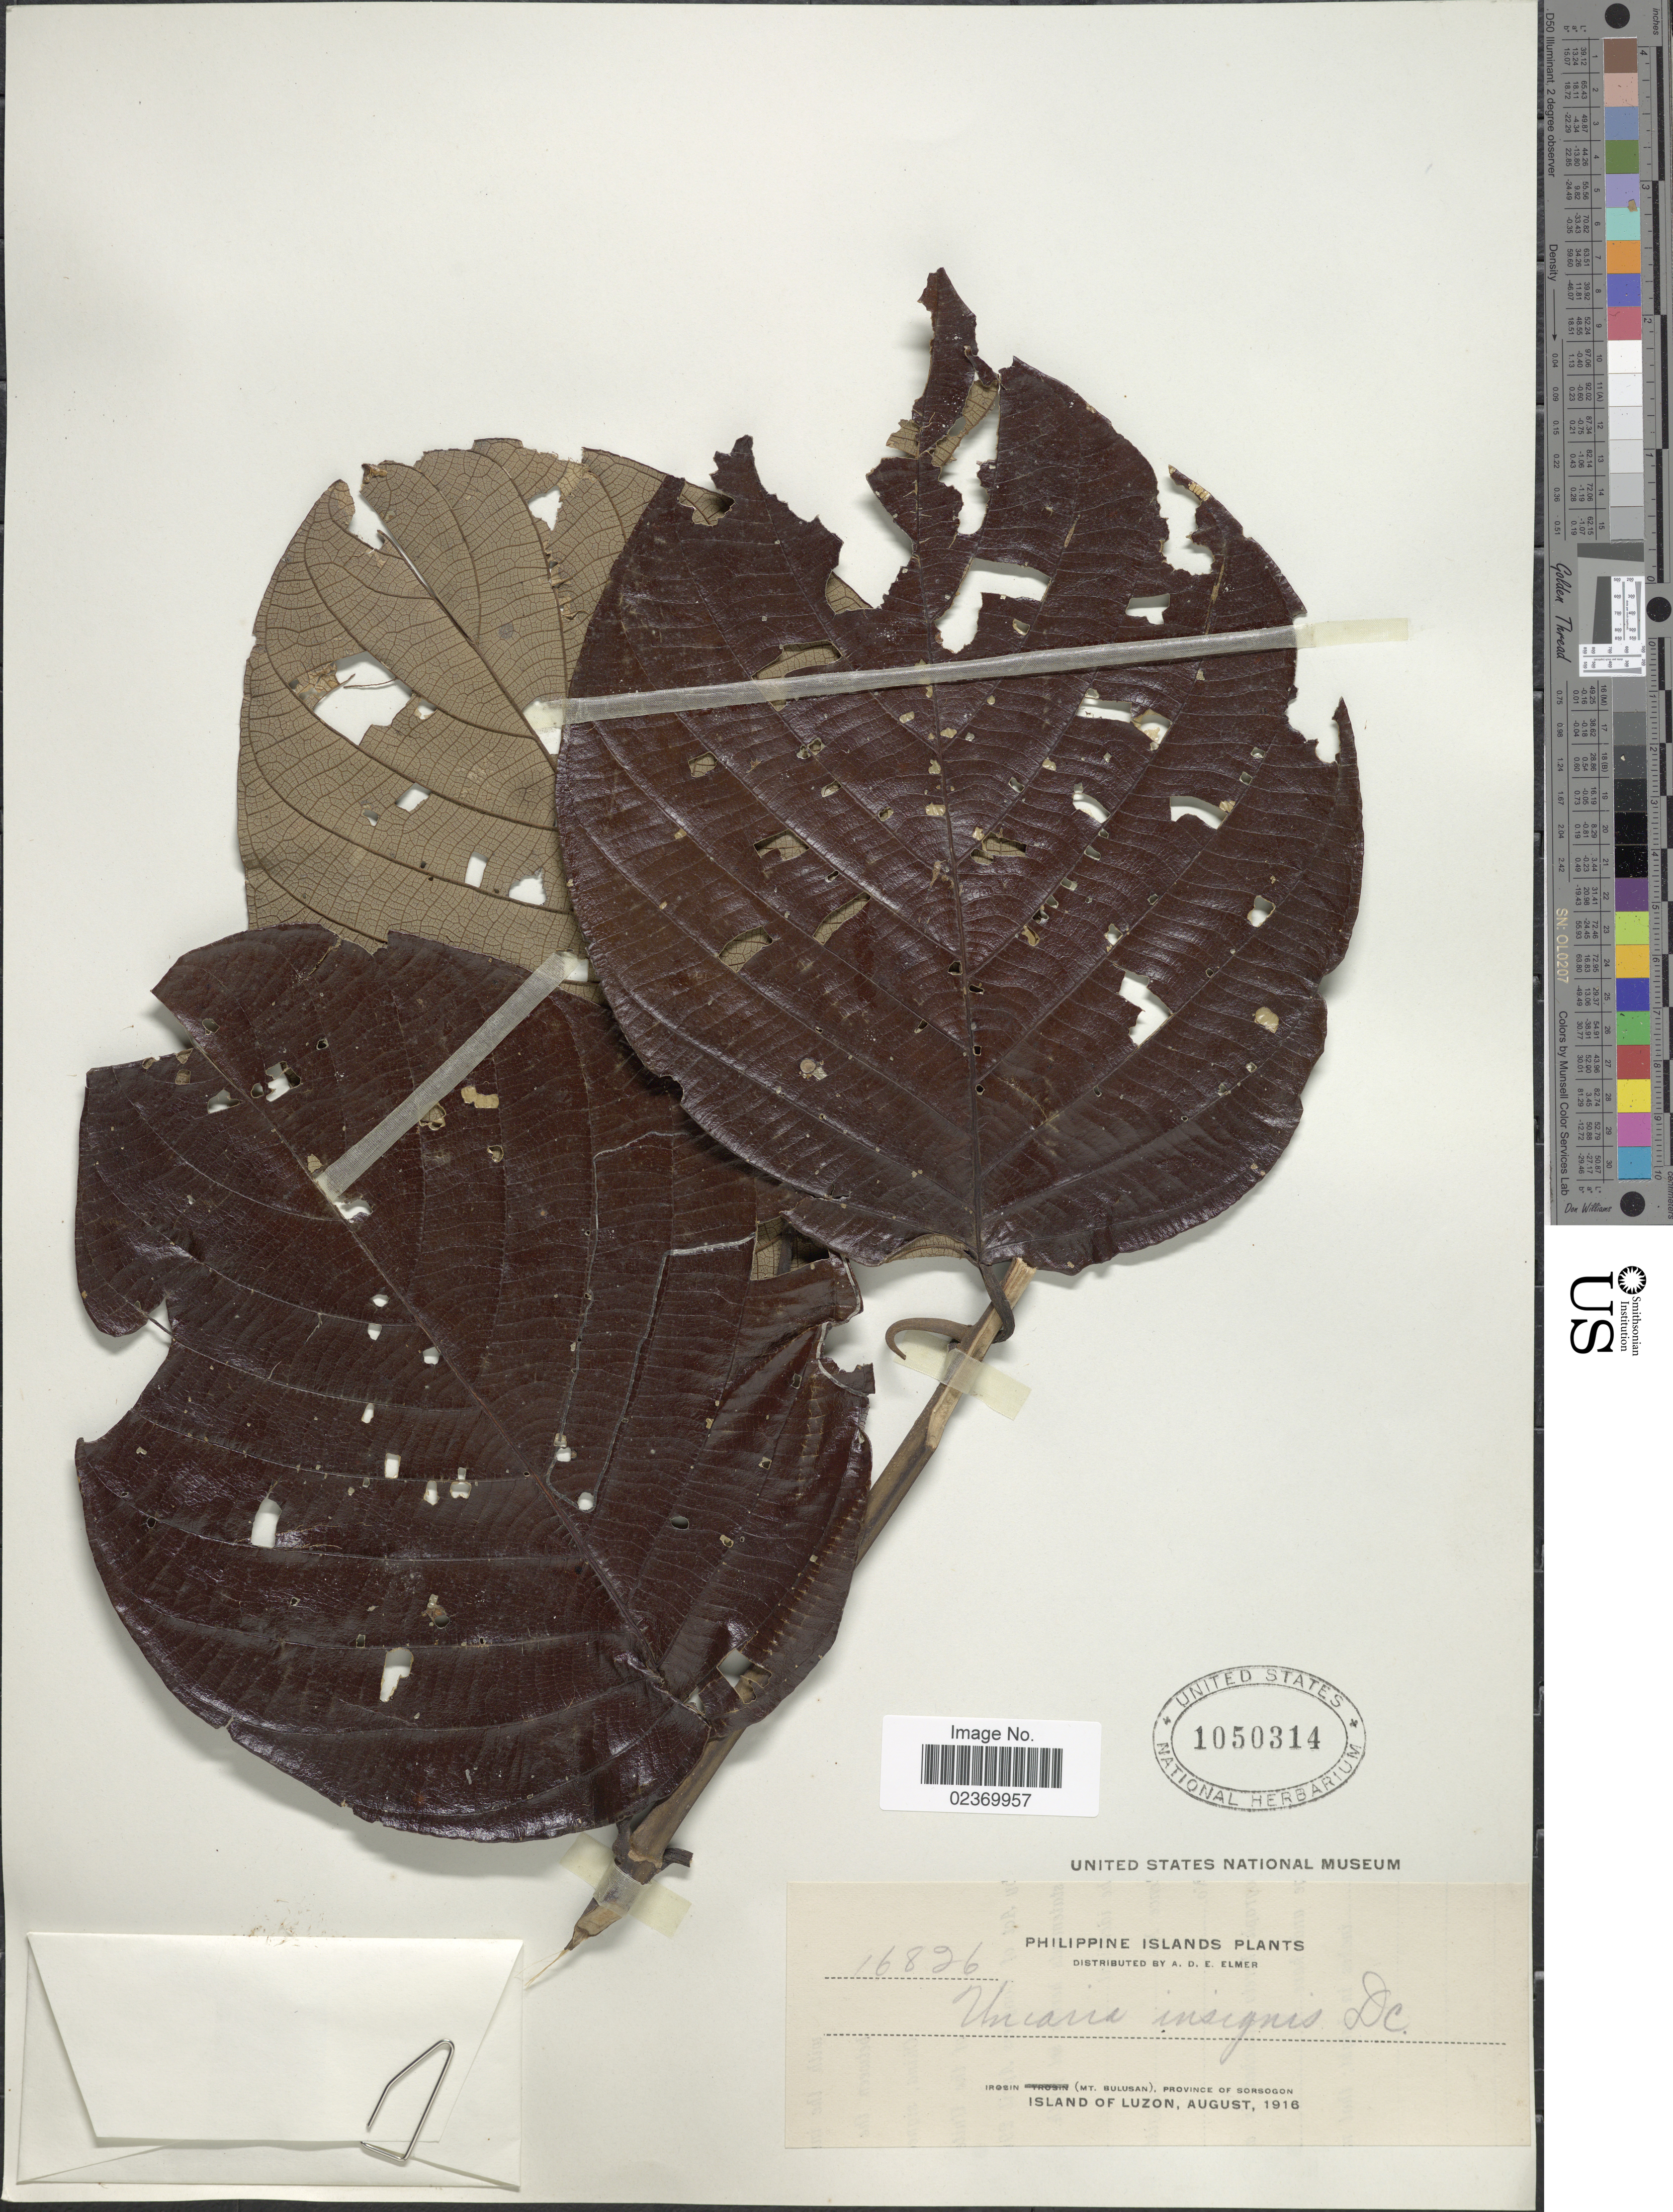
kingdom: Plantae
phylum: Tracheophyta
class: Magnoliopsida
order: Gentianales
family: Rubiaceae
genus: Uncaria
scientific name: Uncaria insignis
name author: Bartl. ex DC.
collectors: A. D. E. Elmer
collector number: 16826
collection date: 1916-08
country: Philippines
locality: Philippine Islands, Irosin (Mt. Bulusan), Province of Sorsogon, Island of Luzon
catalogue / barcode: US 1050314